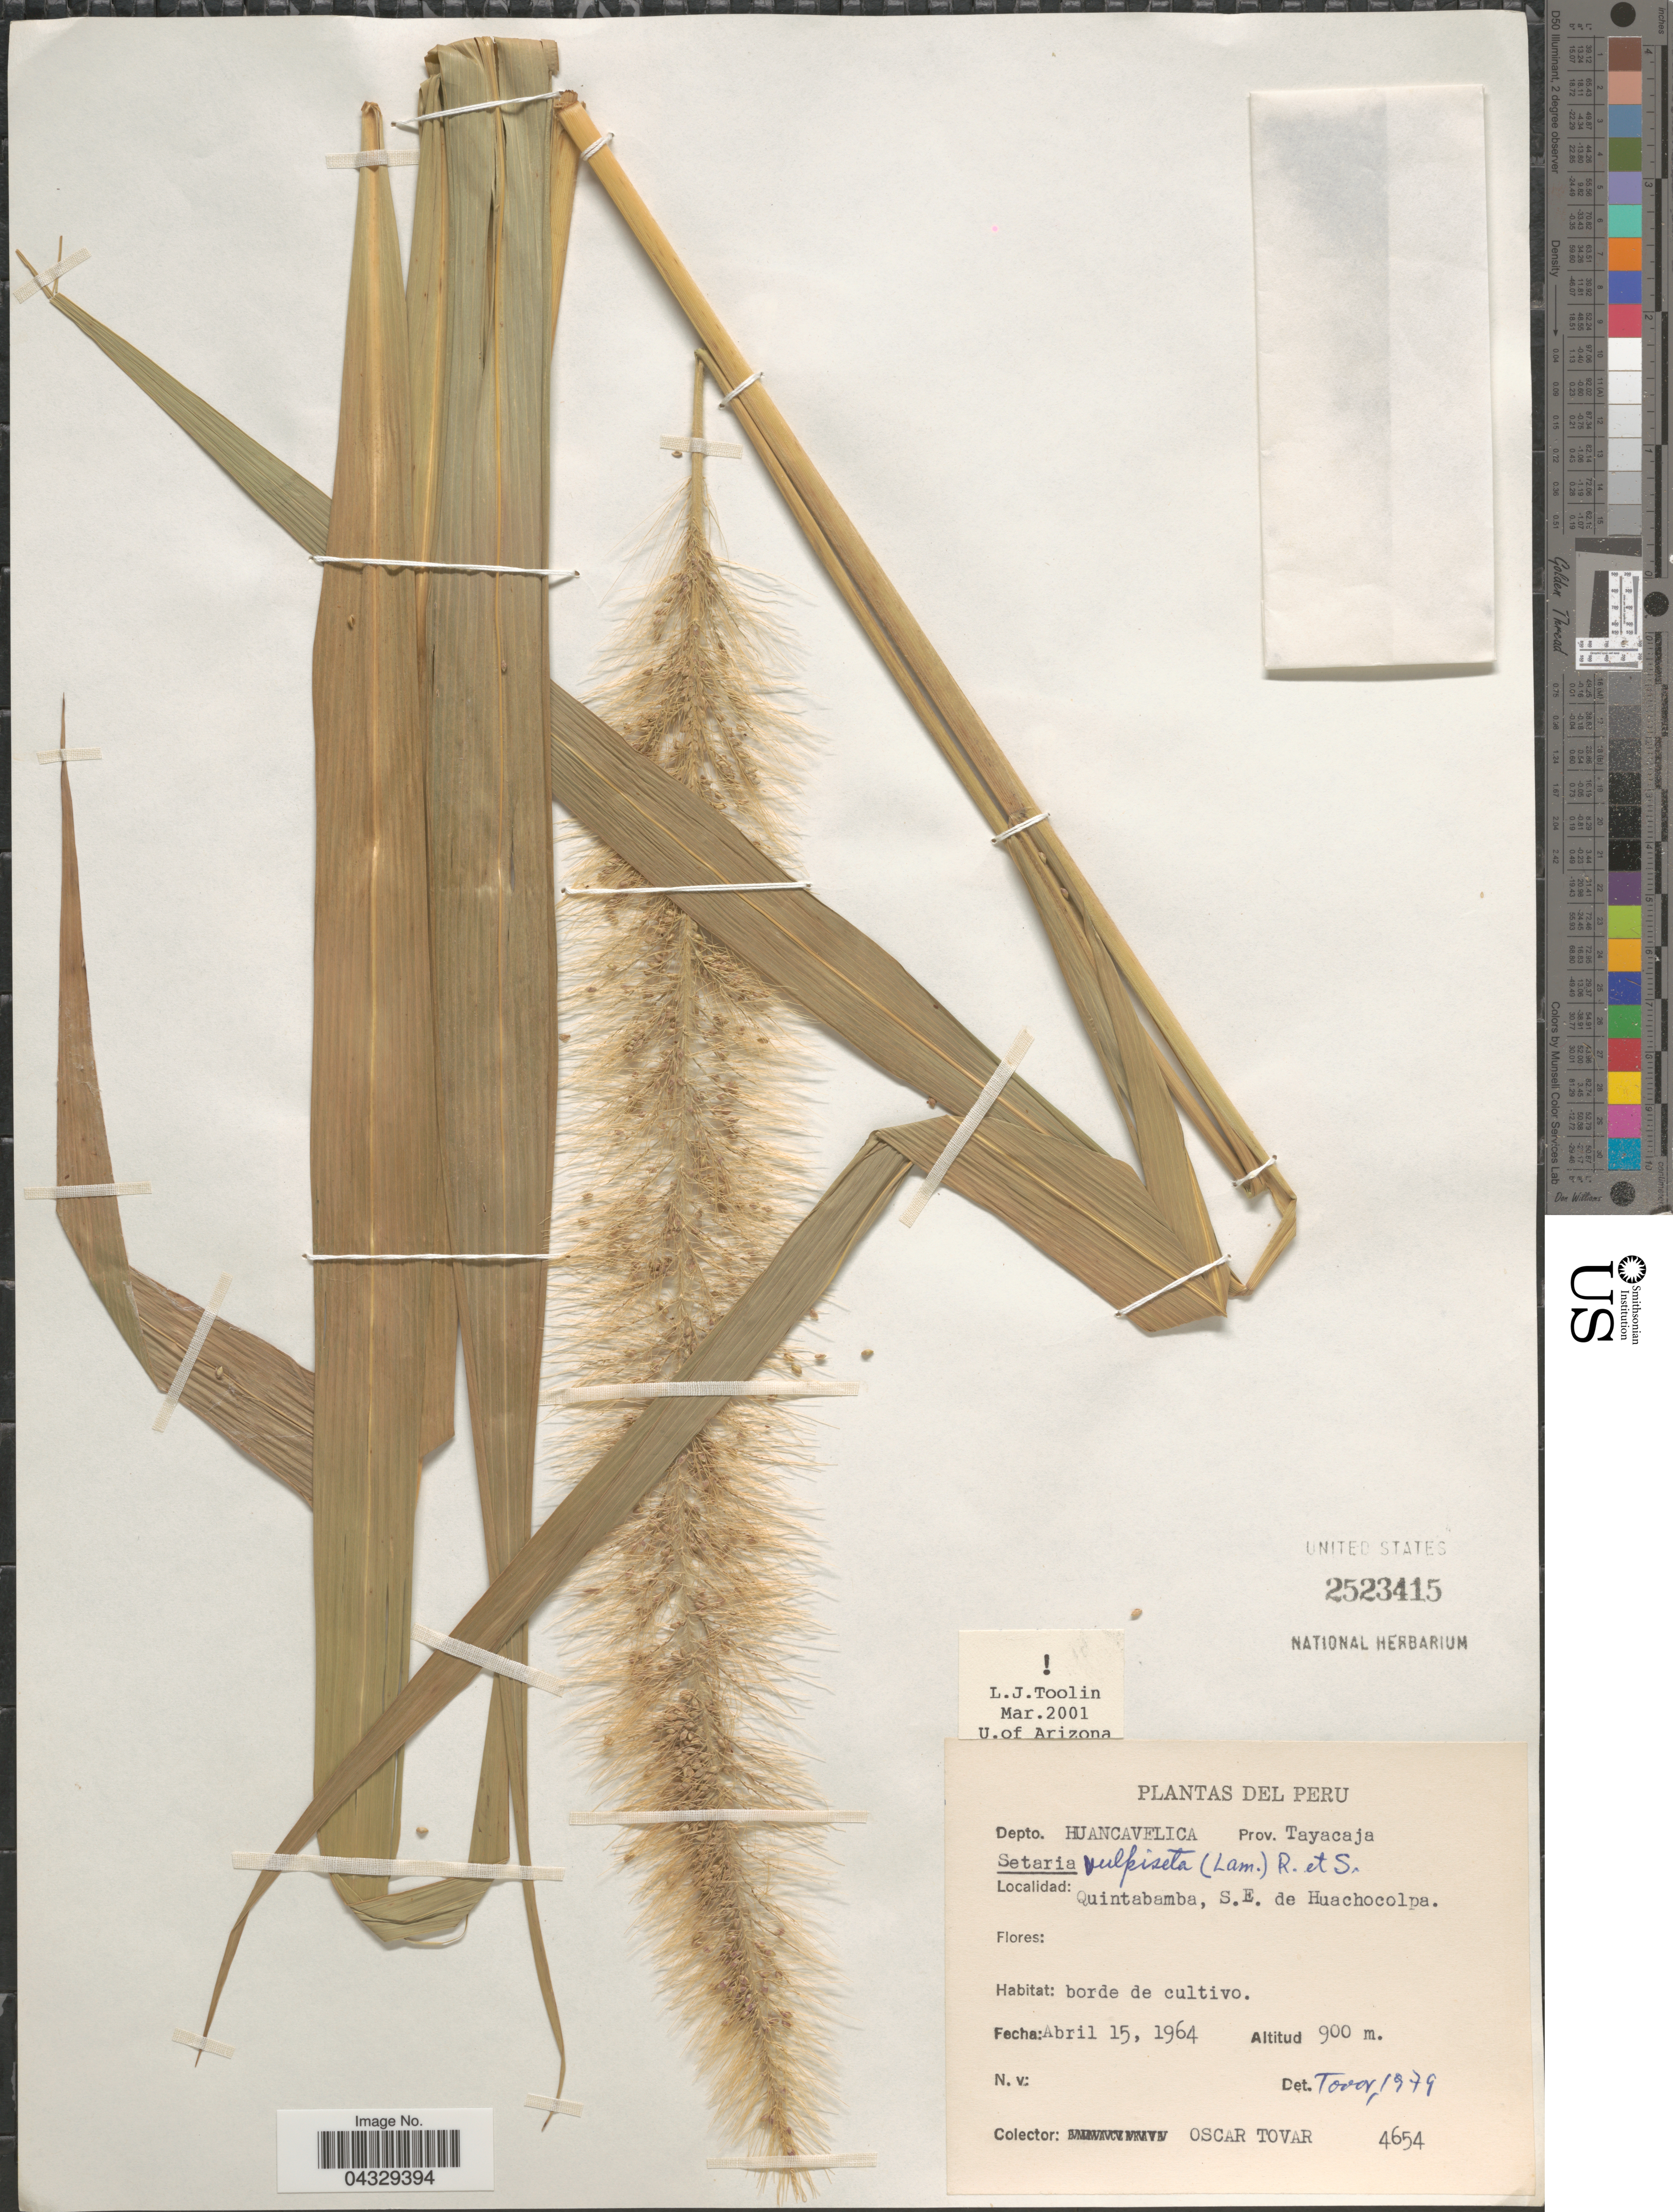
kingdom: Plantae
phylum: Tracheophyta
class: Liliopsida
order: Poales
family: Poaceae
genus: Setaria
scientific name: Setaria vulpiseta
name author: (Lam.) Roem. & Schult.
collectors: Ó. Tovar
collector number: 4654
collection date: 1964-04-15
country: Peru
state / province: Huancavelica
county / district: Tayacaja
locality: Depto. Huancavelica. Prov. Tayacaja. Quintabamba, S. E. de Huachocolpa.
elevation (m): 900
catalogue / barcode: US 2523415